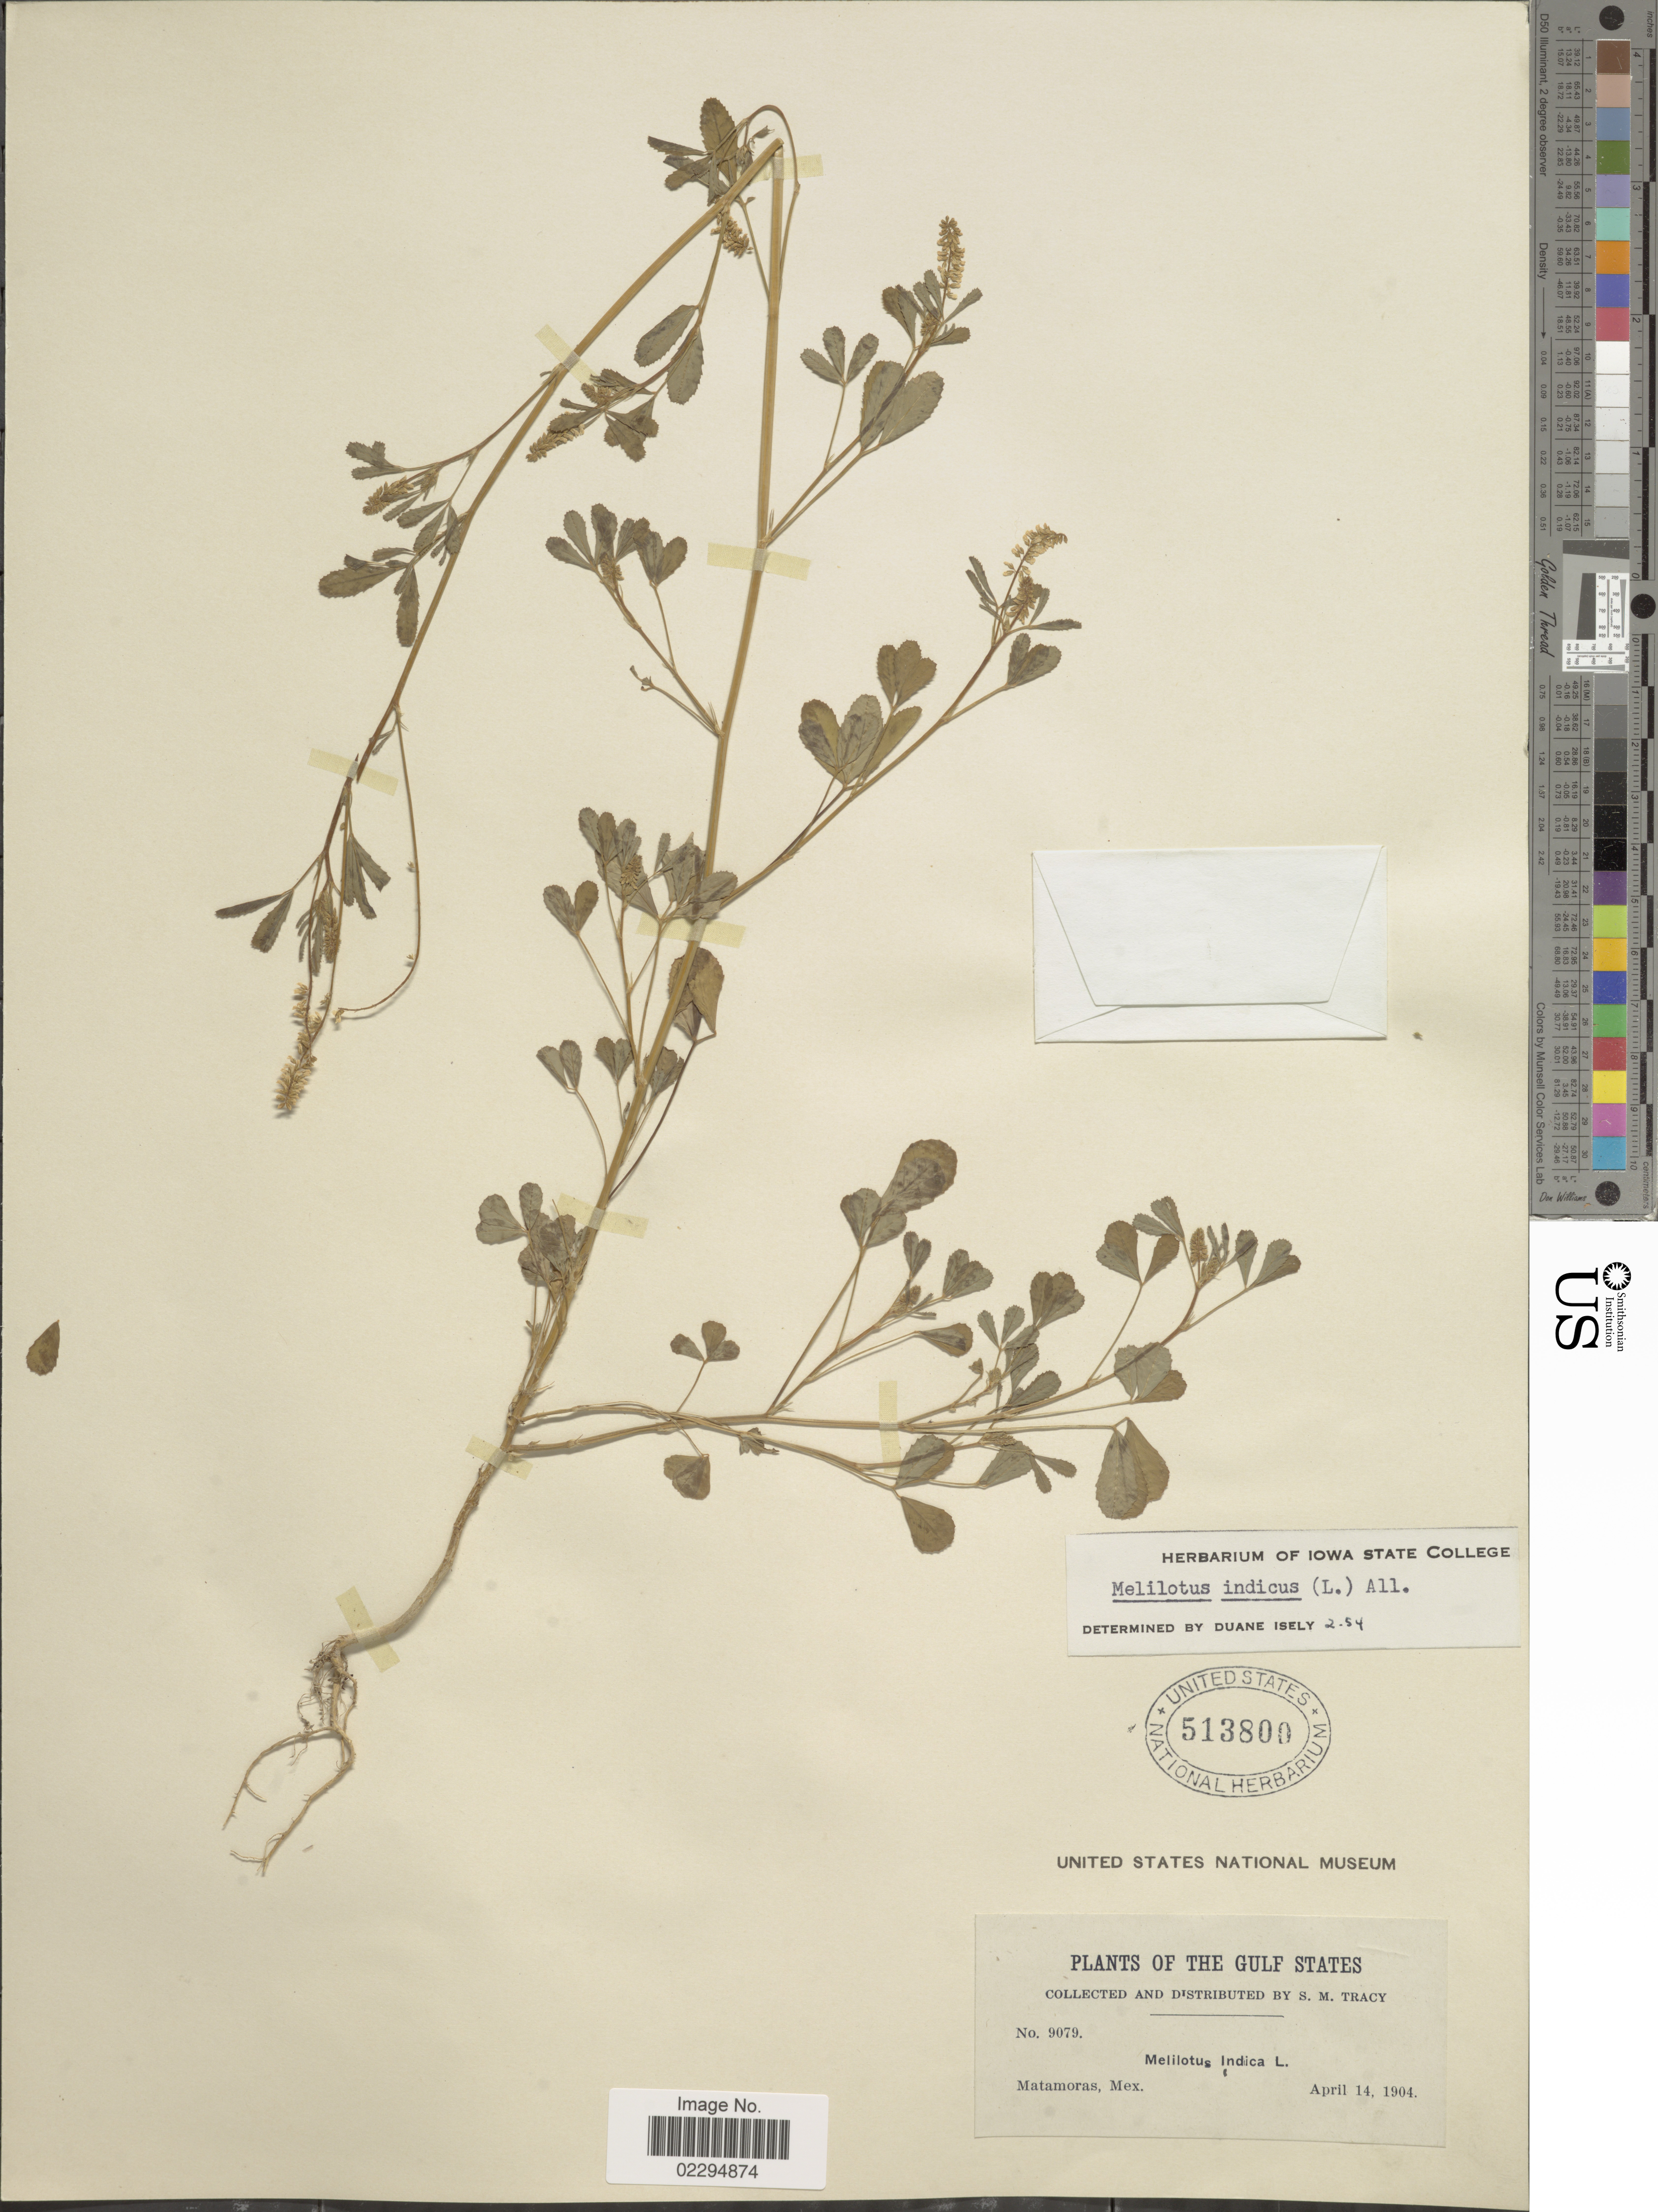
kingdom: Plantae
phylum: Tracheophyta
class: Magnoliopsida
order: Fabales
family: Fabaceae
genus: Melilotus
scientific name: Melilotus indicus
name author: (L.) All.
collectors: S. M. Tracy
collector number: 9079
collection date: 1904-04-14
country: Mexico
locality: The Gulf States, Matamoras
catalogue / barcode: US 513800